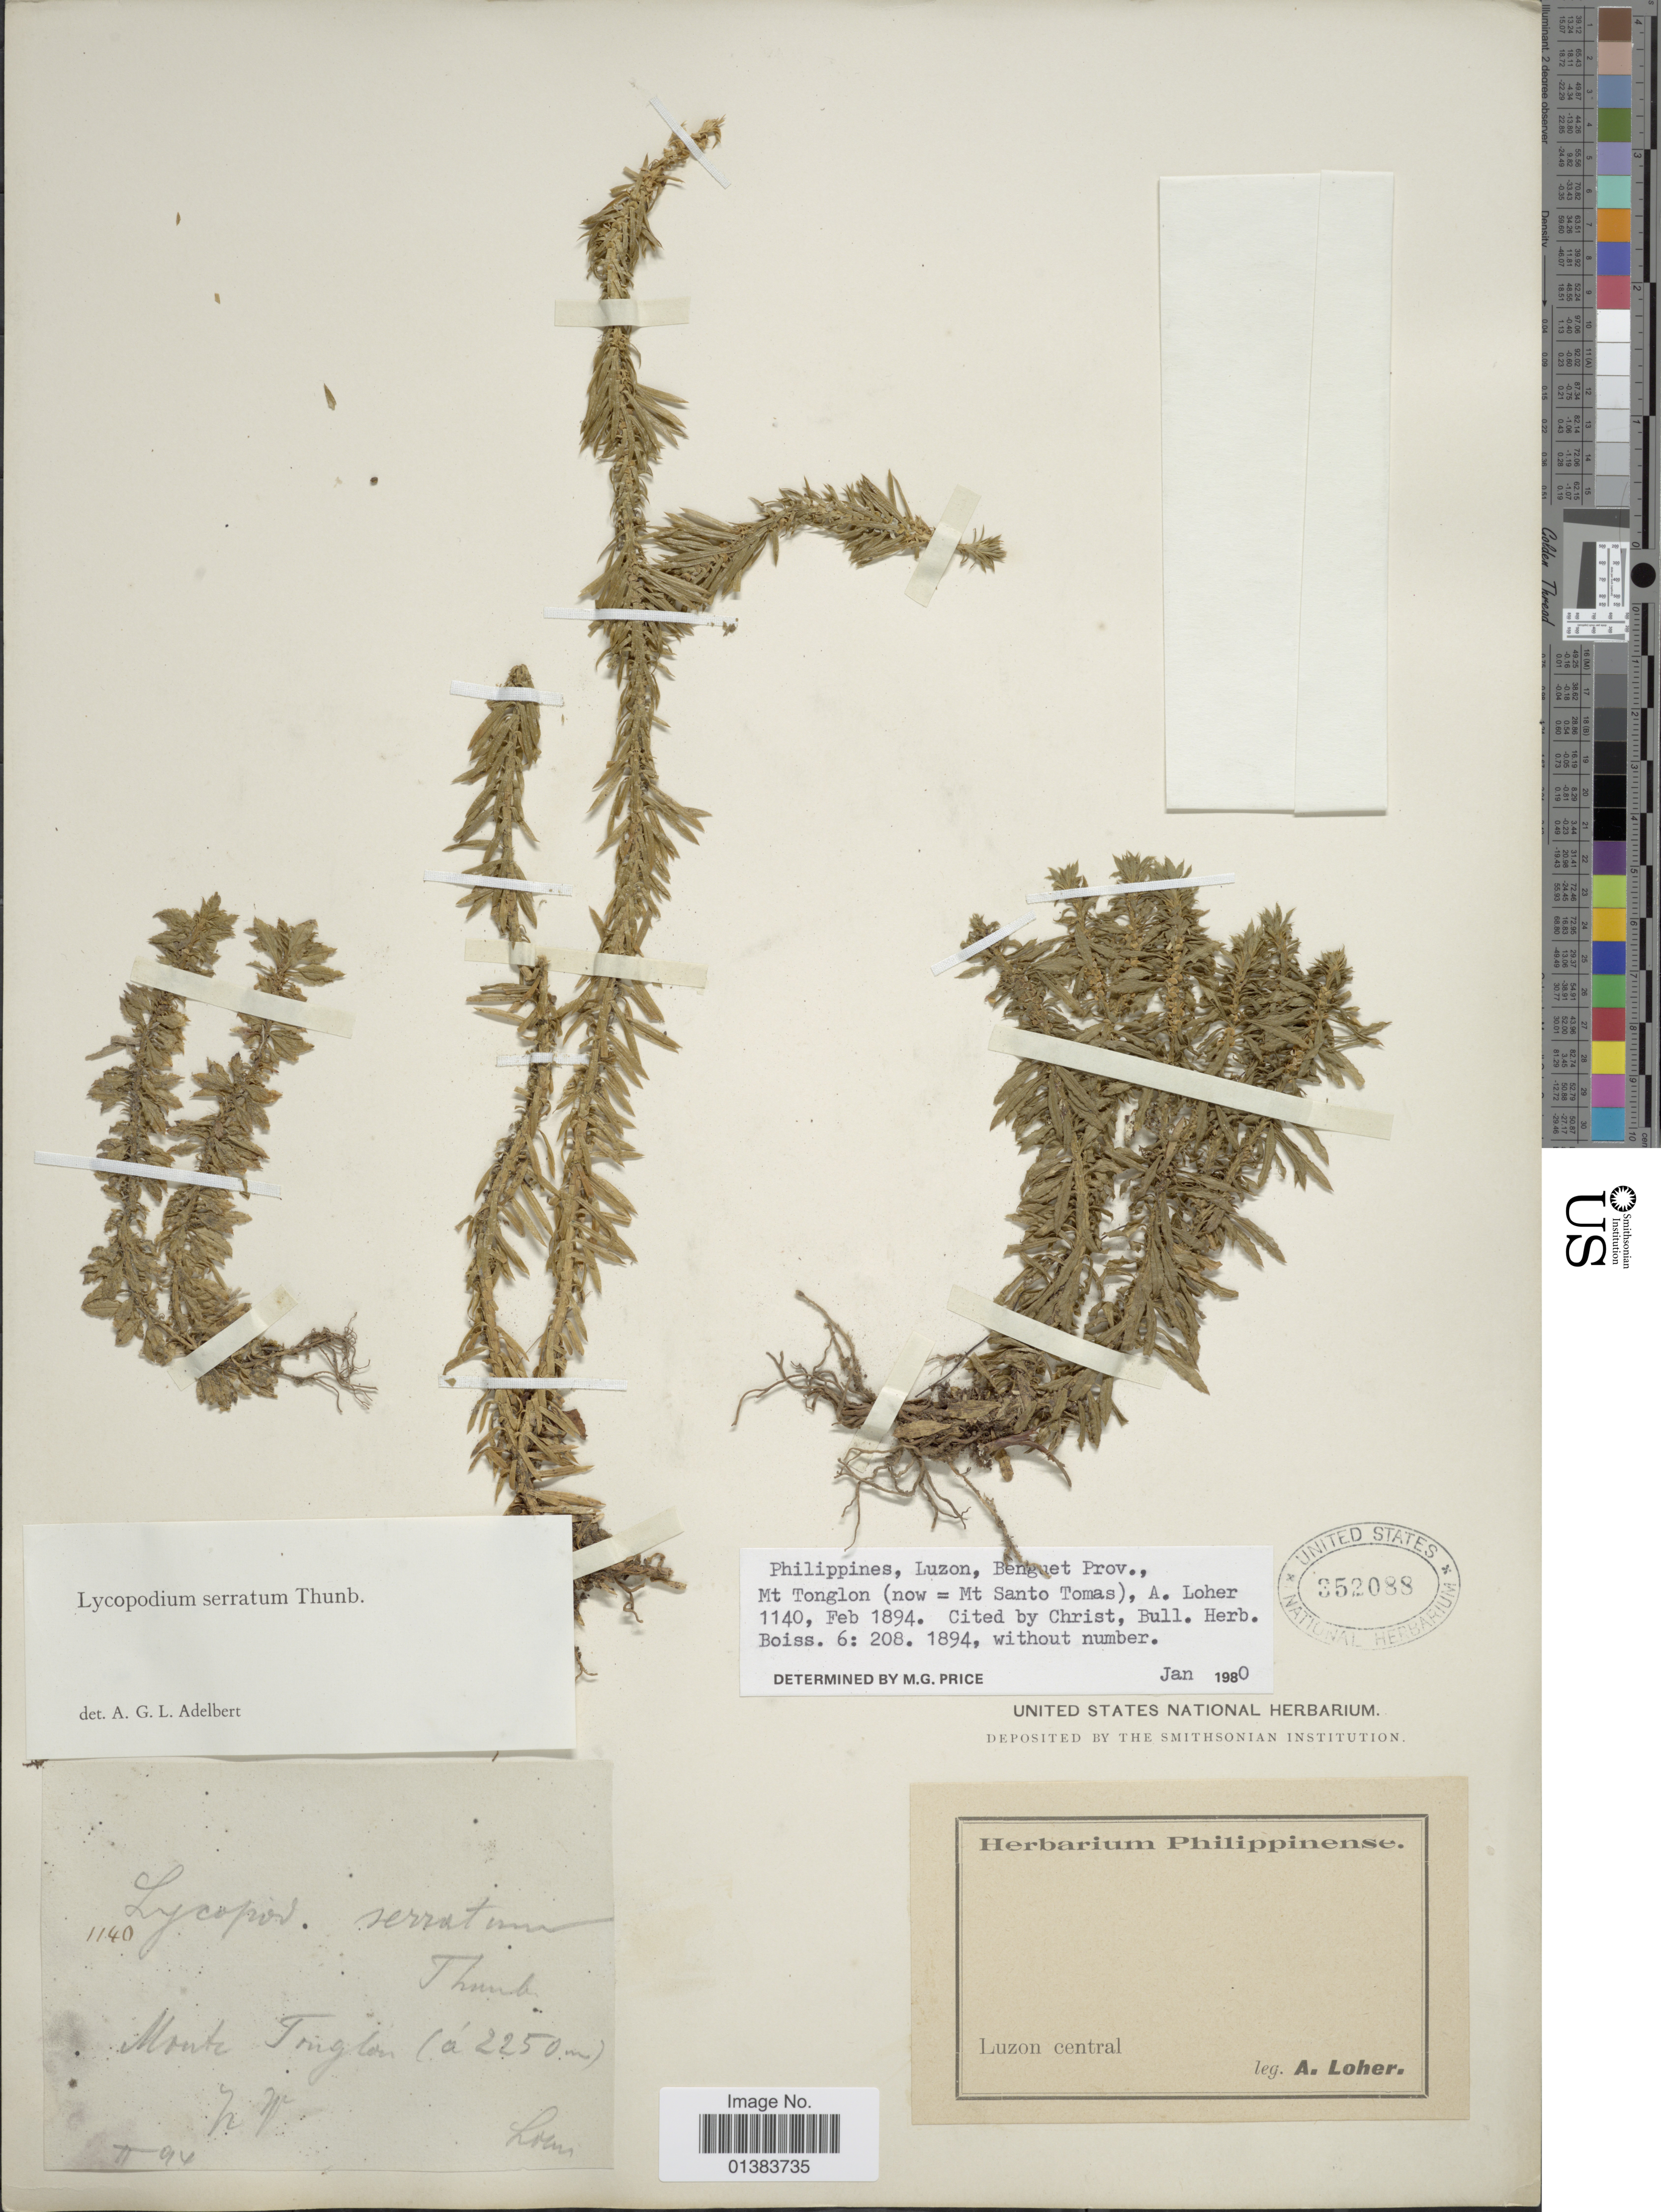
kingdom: Plantae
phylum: Tracheophyta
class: Lycopodiopsida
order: Lycopodiales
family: Lycopodiaceae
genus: Huperzia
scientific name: Huperzia serrata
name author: (Thunb.) Trevis.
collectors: A. Loher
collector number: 1140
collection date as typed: Transcribed d/m/y: /2/94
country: Philippines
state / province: Central Luzon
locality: Monte Tonglon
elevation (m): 2250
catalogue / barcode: US 352088